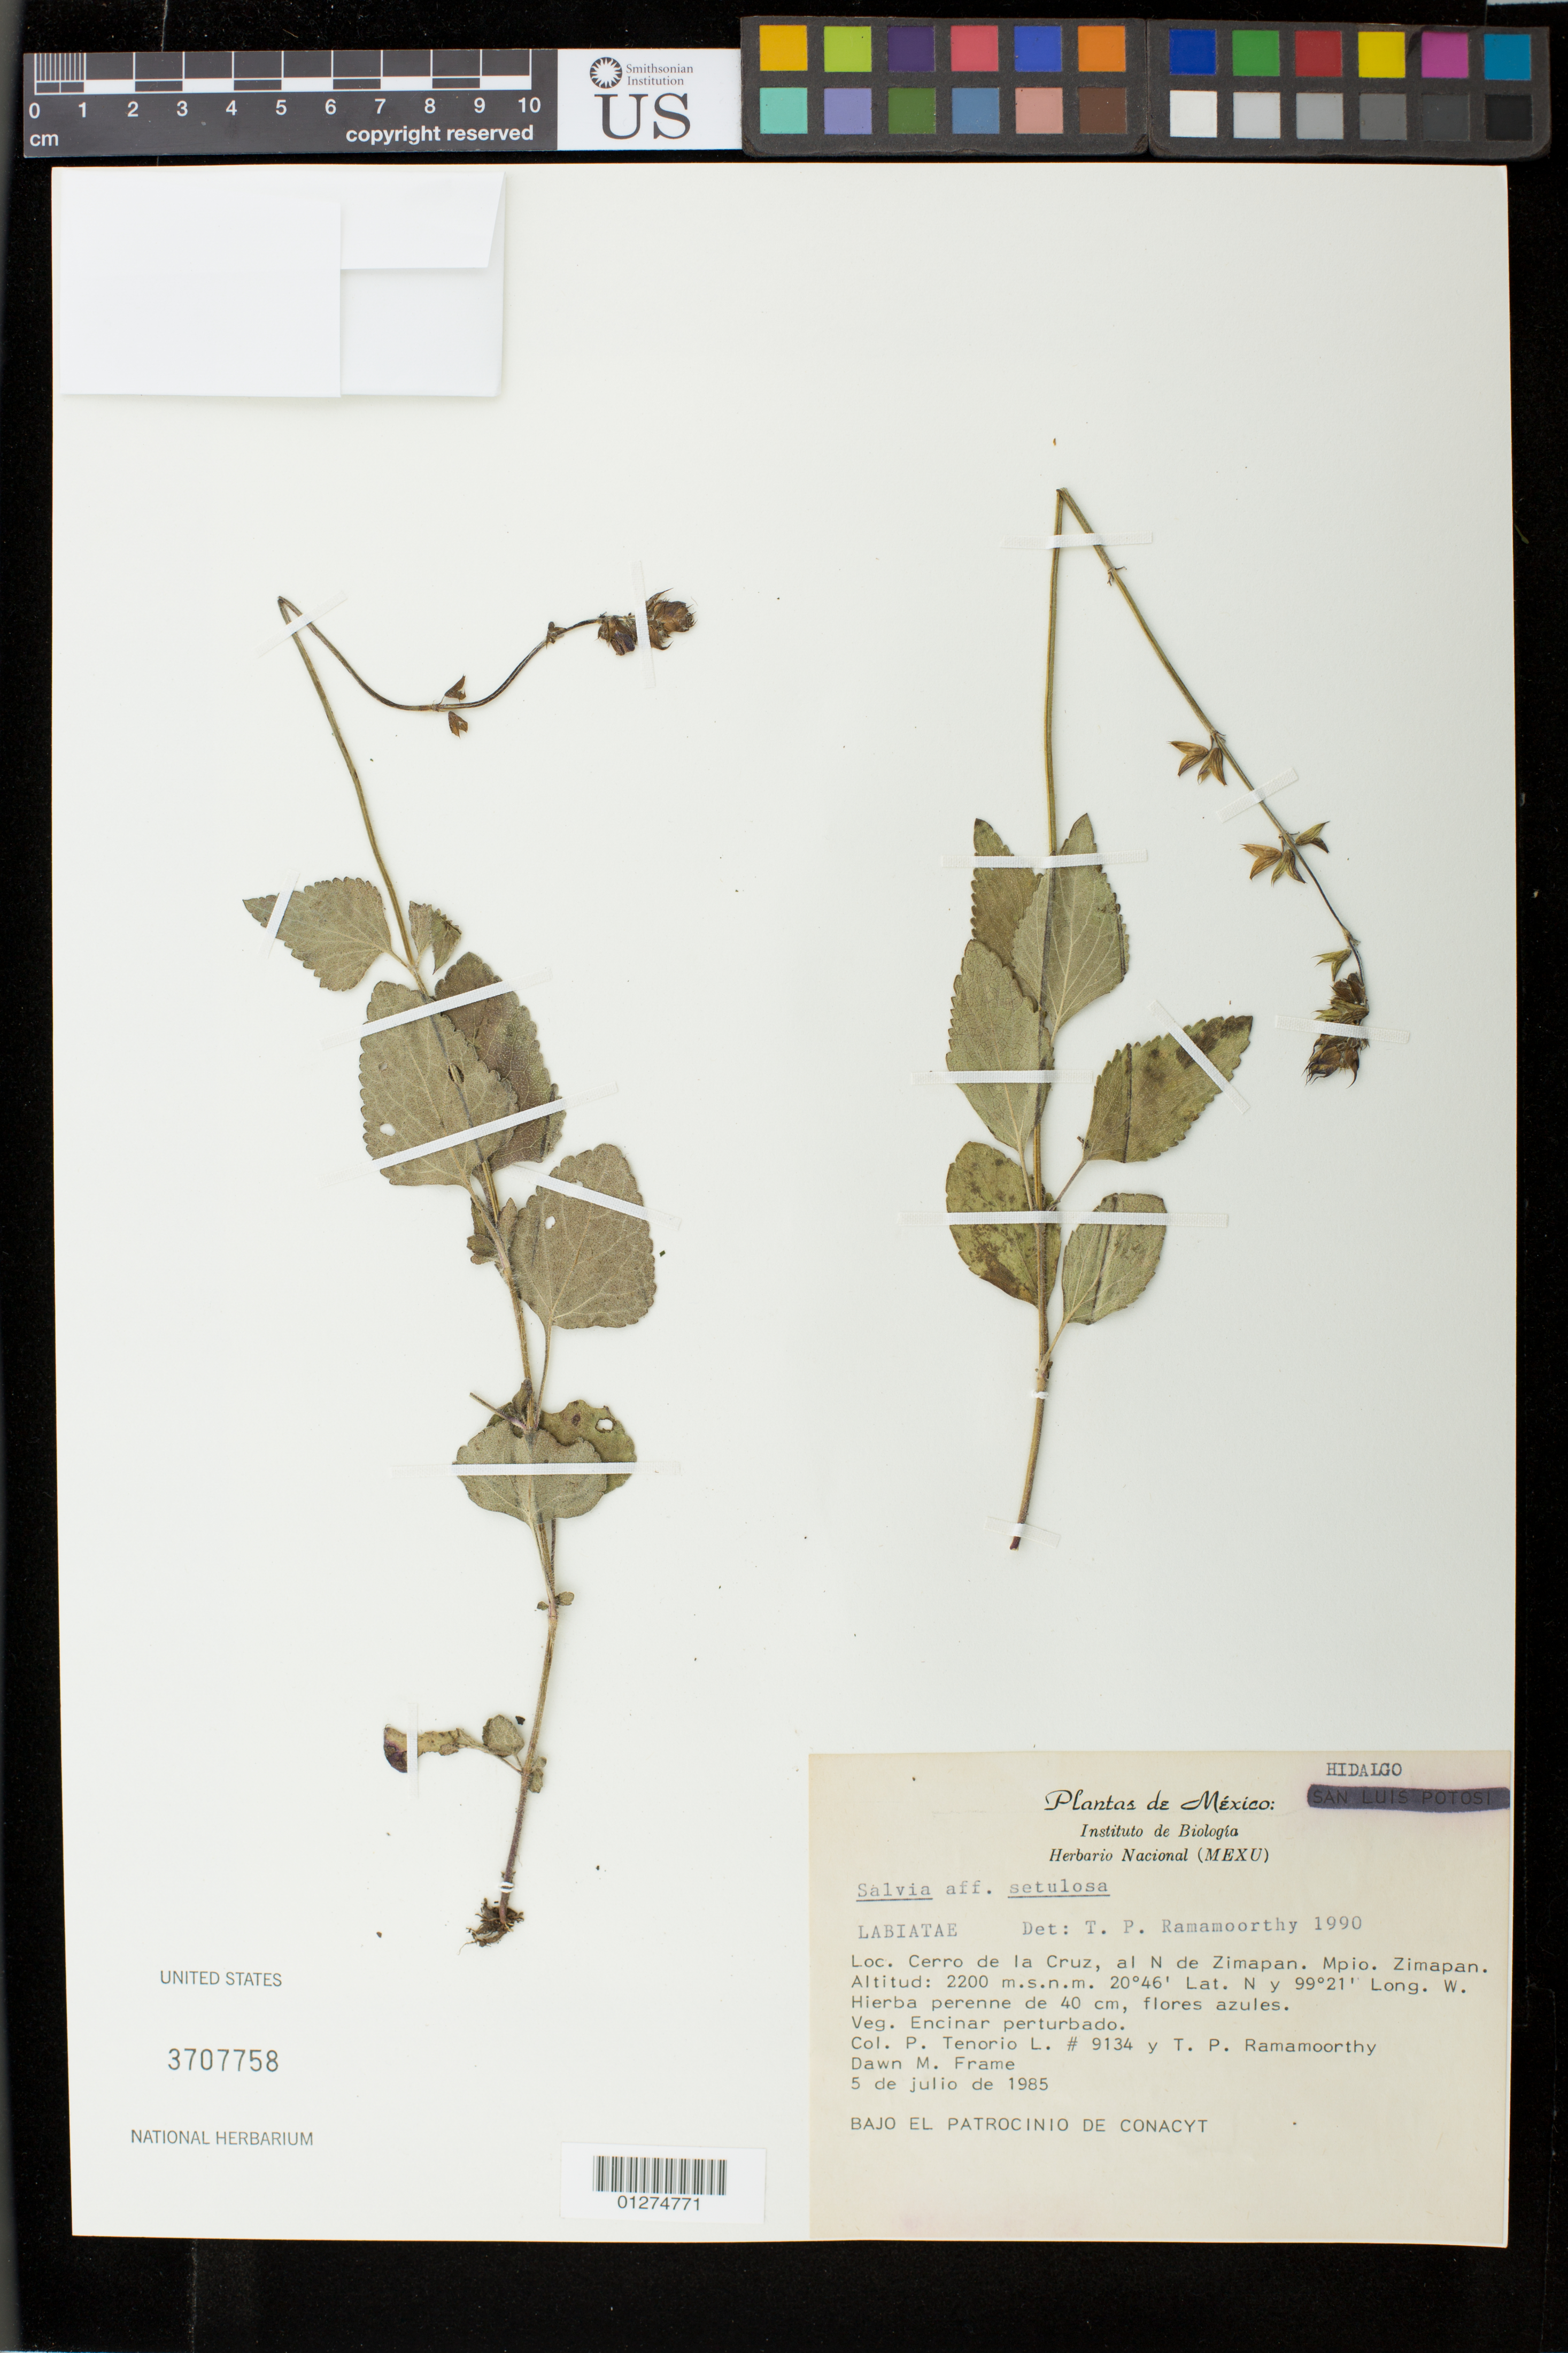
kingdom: Plantae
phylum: Tracheophyta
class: Magnoliopsida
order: Lamiales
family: Lamiaceae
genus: Salvia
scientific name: Salvia setulosa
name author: Fernald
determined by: Ramamoorthy, T. P.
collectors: P. Tenorio L., T. P. Ramamoorthy & D. M. Frame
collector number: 9134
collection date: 1985-07-05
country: Mexico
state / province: Hidalgo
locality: Cerro de la Cruz, al N de Zimapan. Mpio. Zimapan.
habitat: encinar perturbado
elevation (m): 2200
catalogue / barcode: US 3707758